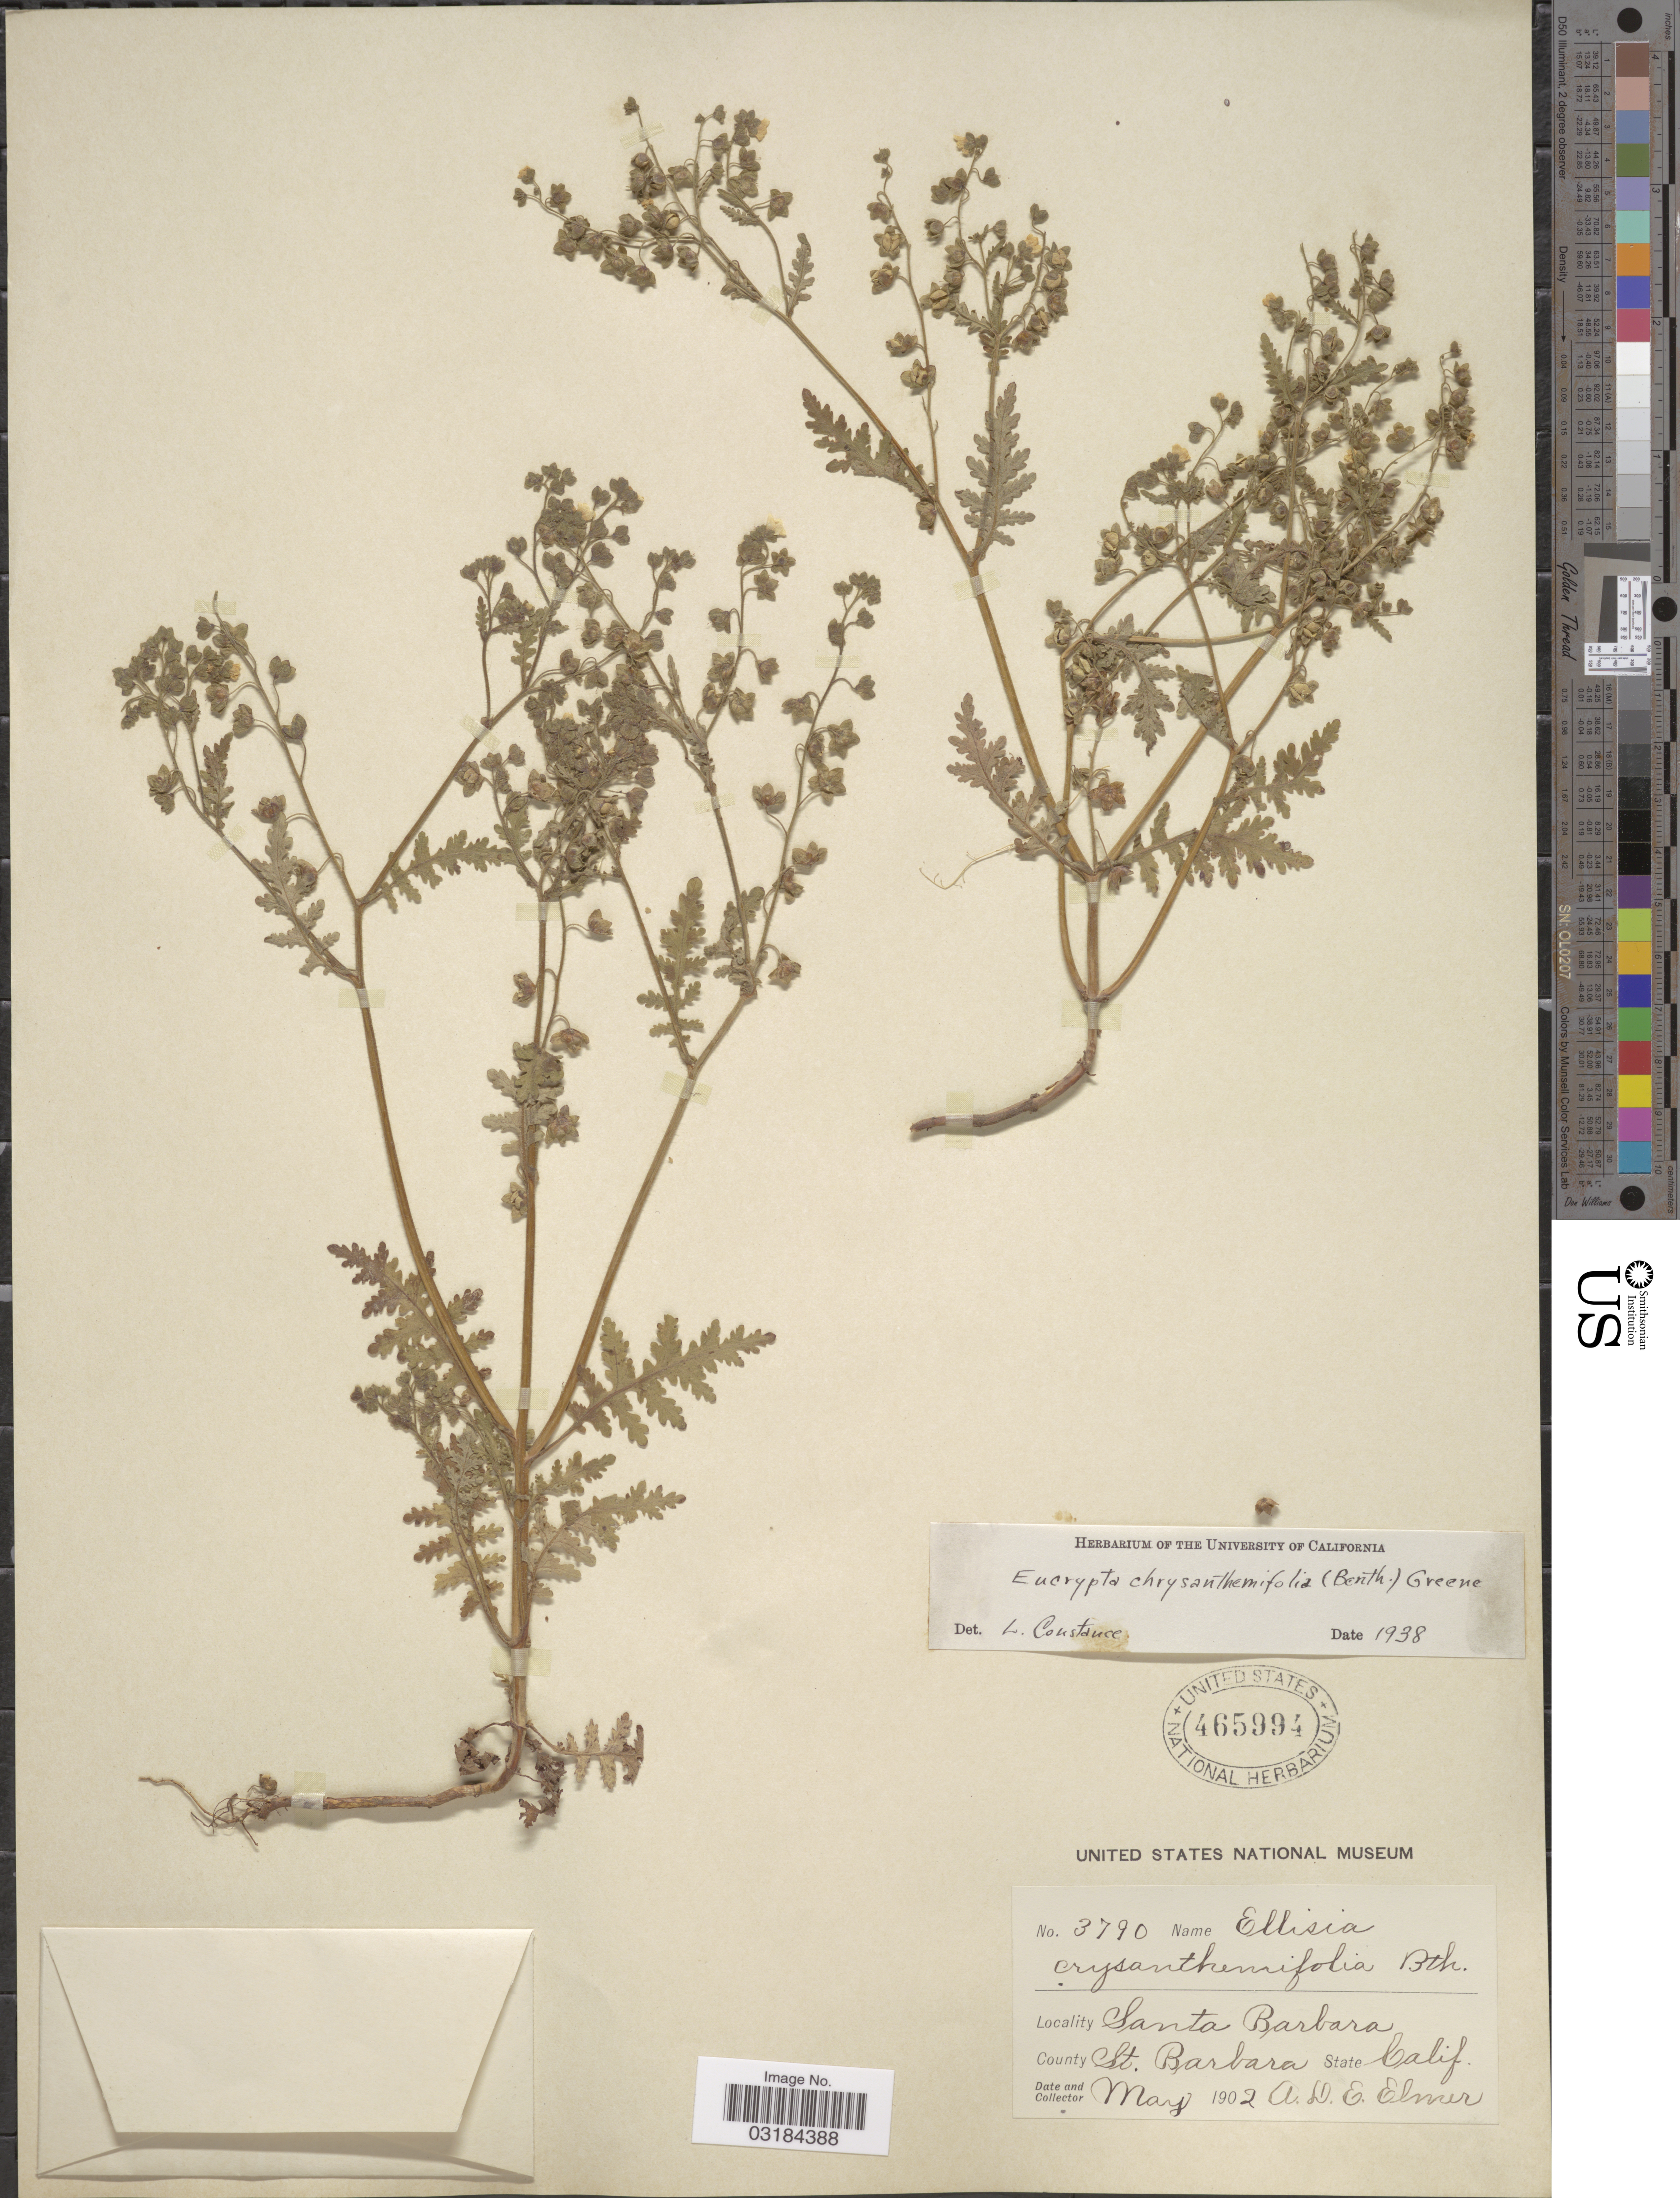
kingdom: Plantae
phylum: Tracheophyta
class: Magnoliopsida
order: Boraginales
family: Hydrophyllaceae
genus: Eucrypta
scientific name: Eucrypta chrysanthemifolia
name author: (Benth.) Greene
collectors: A. D. E. Elmer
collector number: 3790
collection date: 1902-05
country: United States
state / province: California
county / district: Santa Barbara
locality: Santa Barbara, County St. Barbara.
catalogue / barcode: US 465994